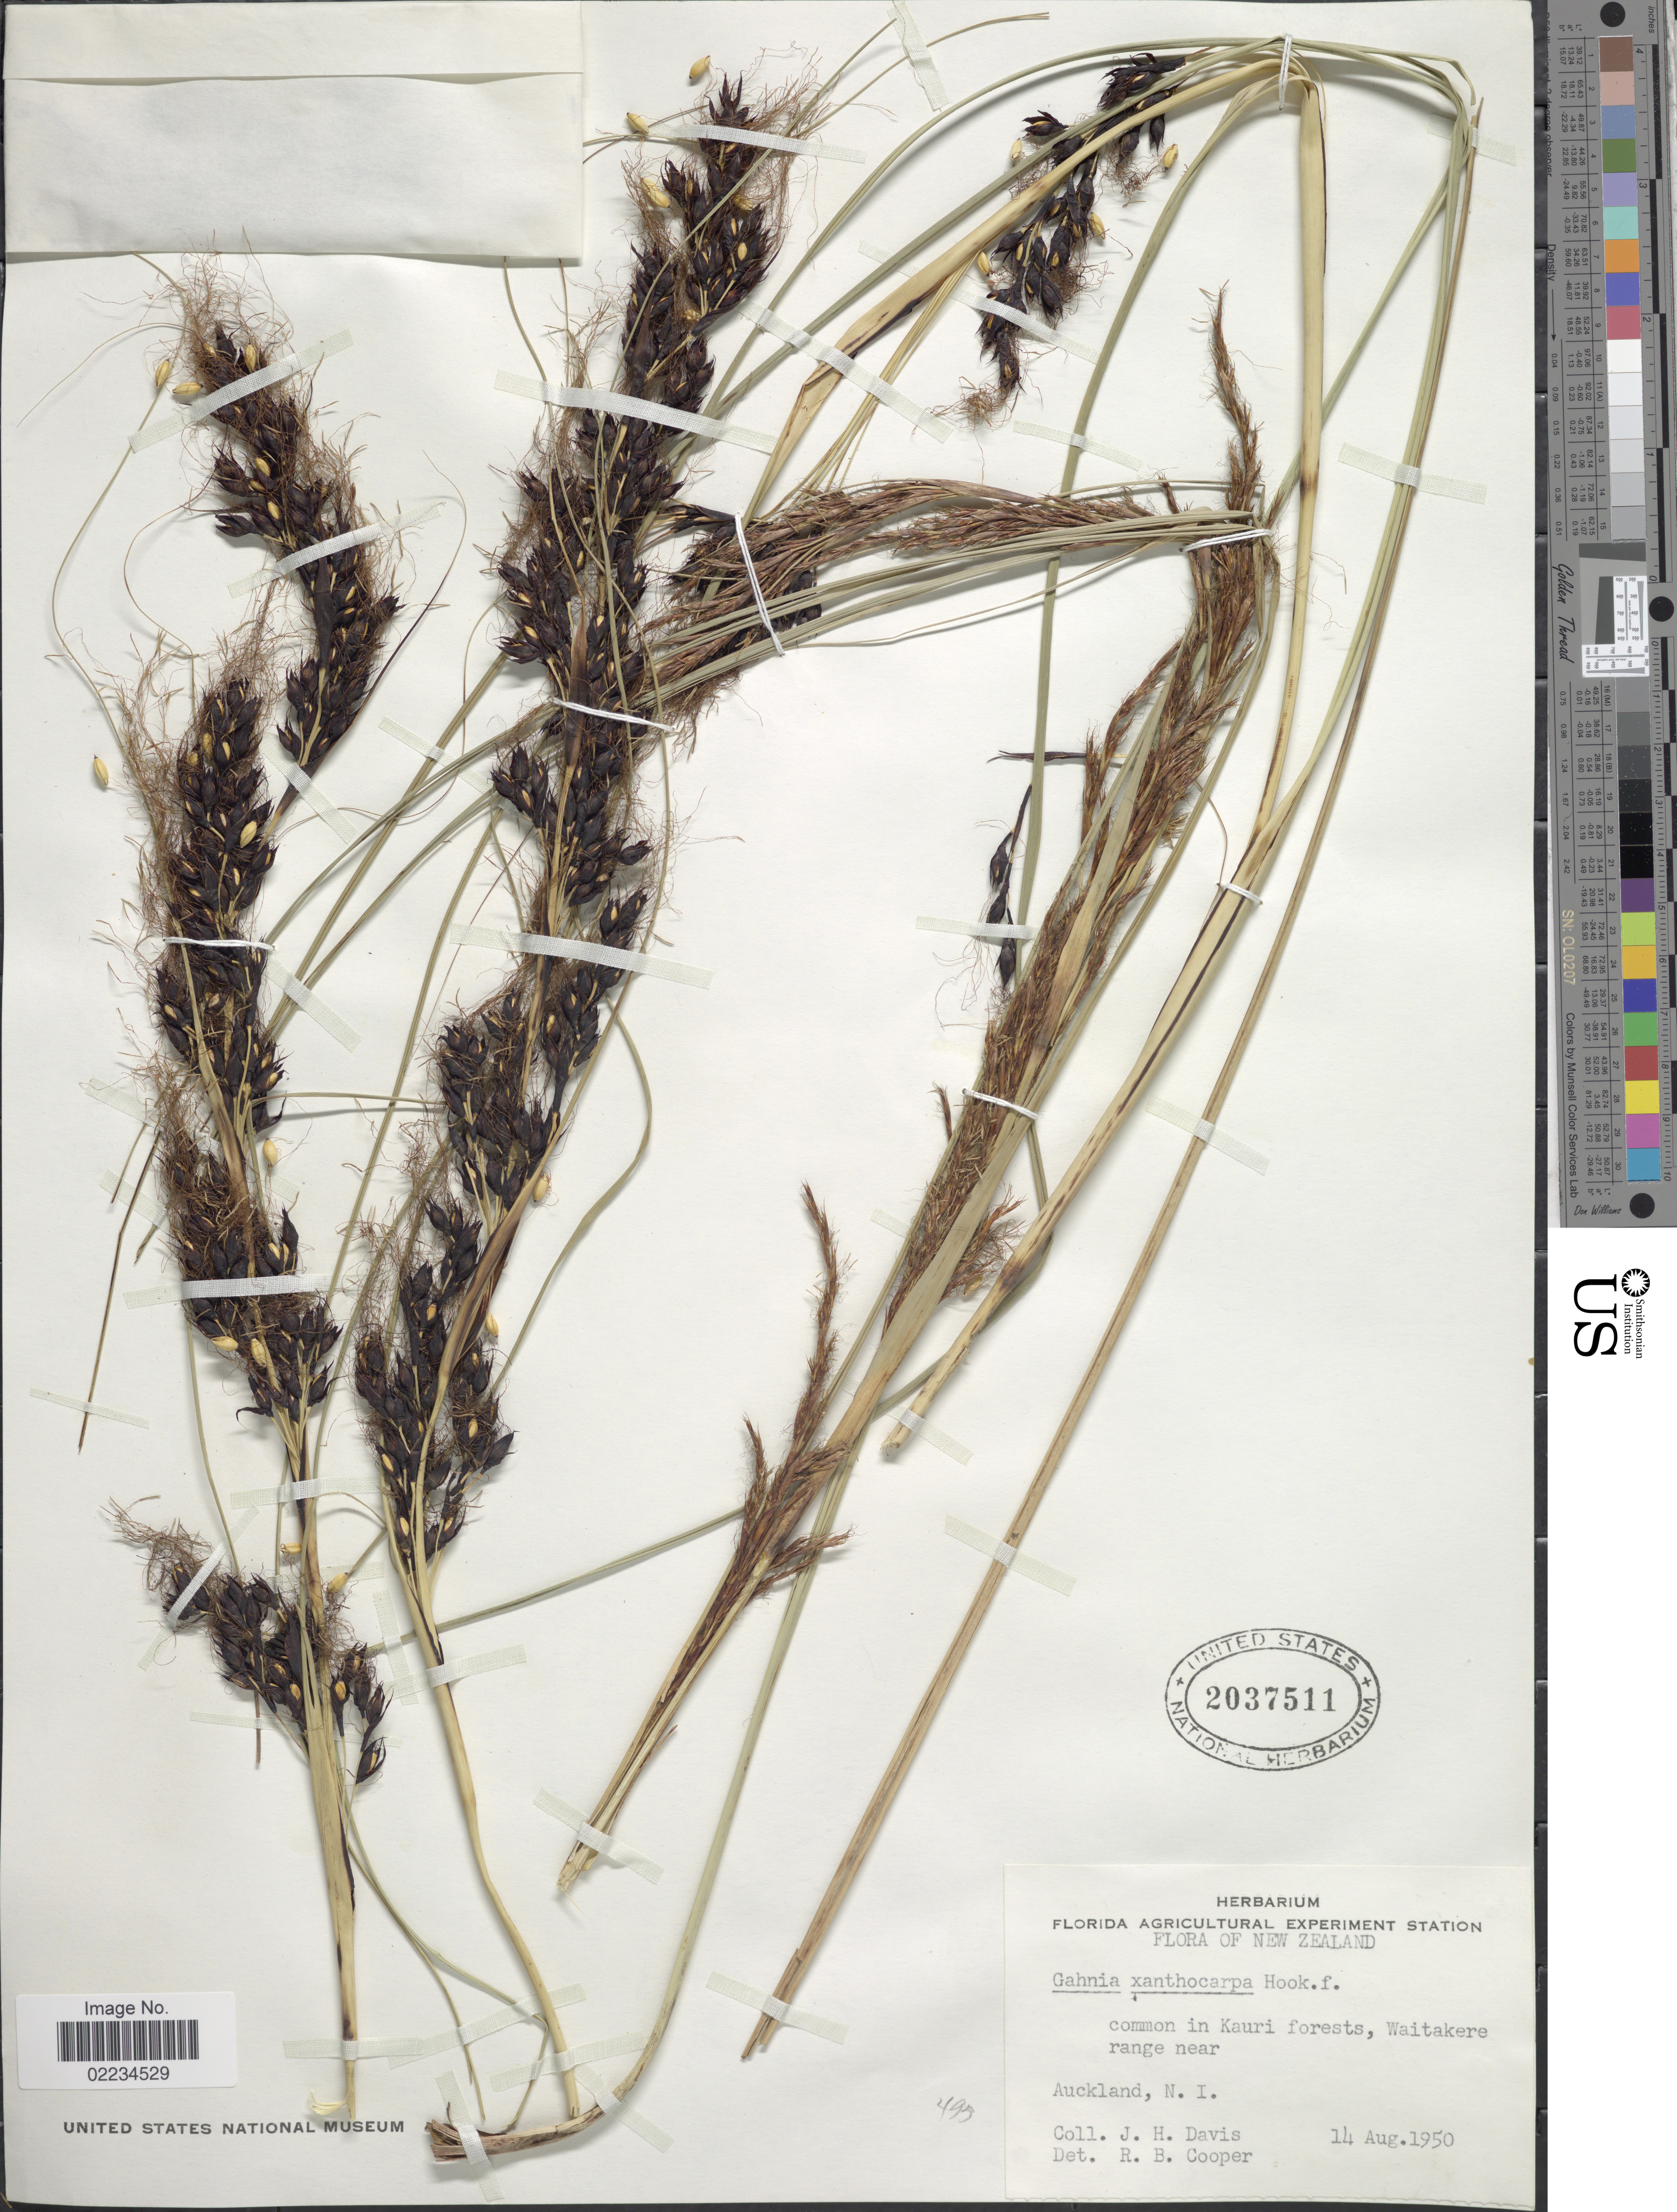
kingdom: Plantae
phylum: Tracheophyta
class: Liliopsida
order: Poales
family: Cyperaceae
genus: Gahnia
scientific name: Gahnia xanthocarpa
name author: (Hook. f.) Hook. f.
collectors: J. Davis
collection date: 1950-08-14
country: New Zealand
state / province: Auckland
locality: Common in Kauri forests, Waitakere range near Auckland, N.I.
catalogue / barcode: US 2037511